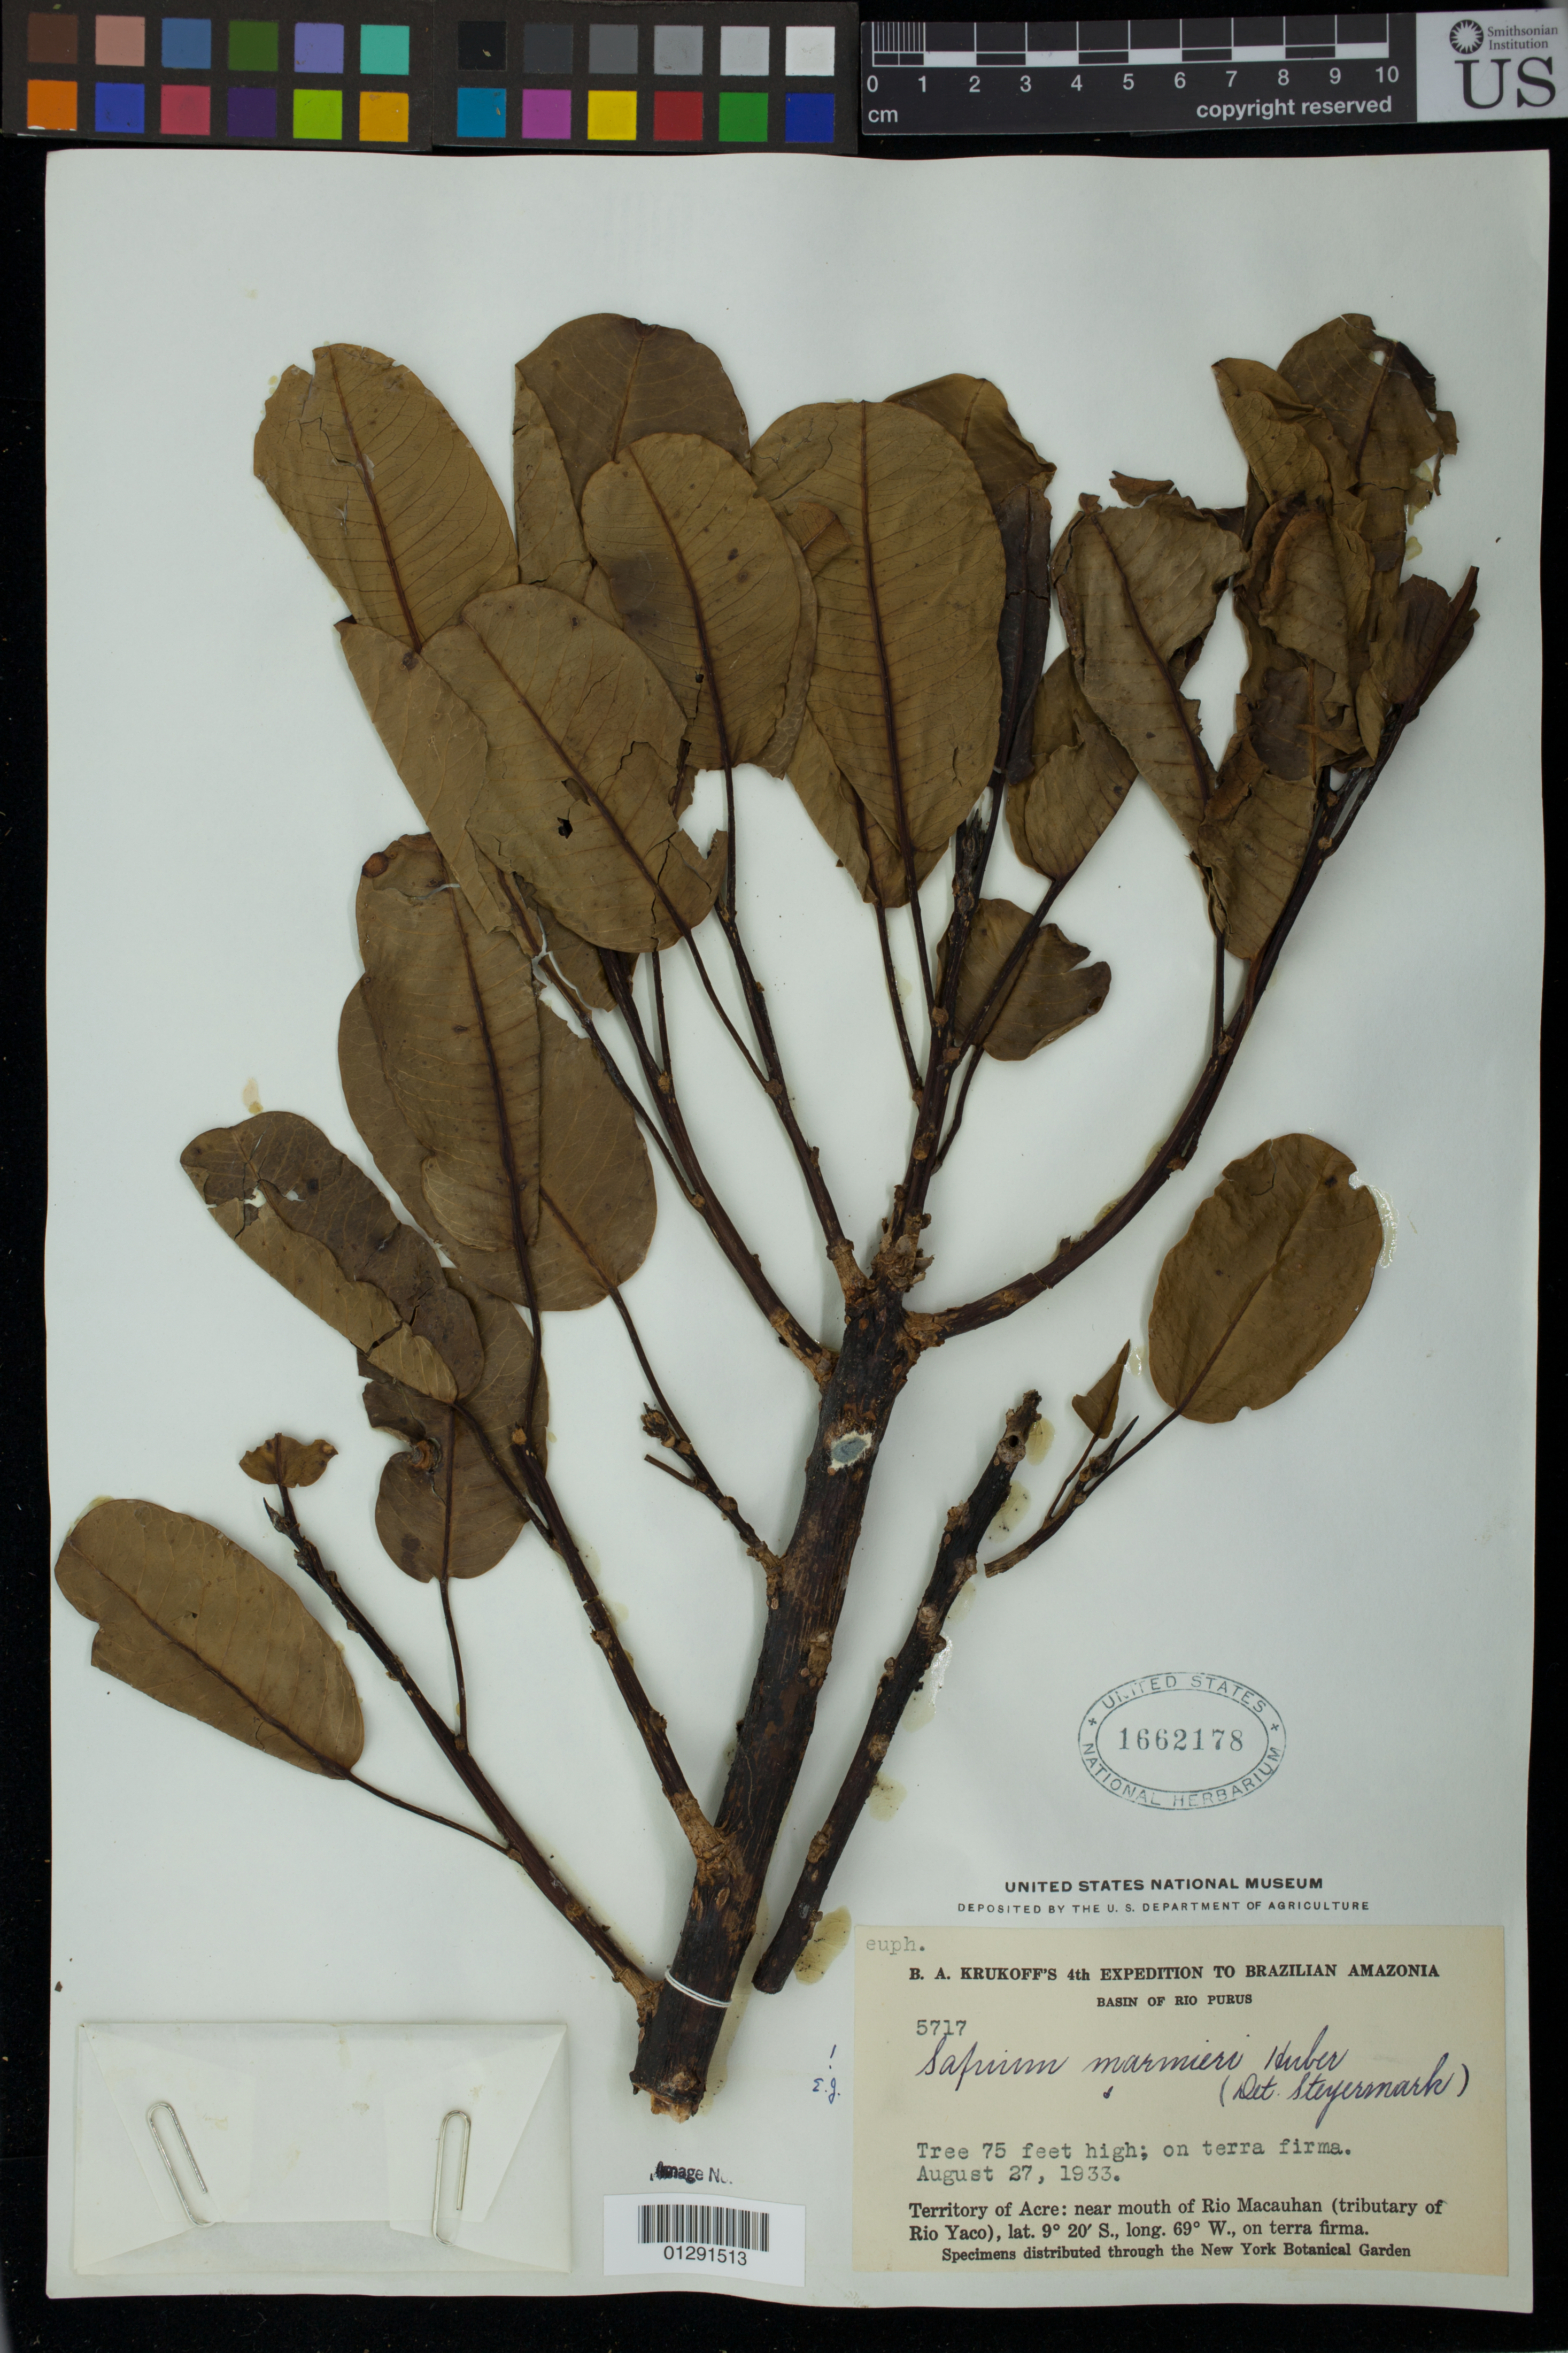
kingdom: Plantae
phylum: Tracheophyta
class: Magnoliopsida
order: Malpighiales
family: Euphorbiaceae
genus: Sapium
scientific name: Sapium marmieri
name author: Huber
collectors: B. A. Krukoff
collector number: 5717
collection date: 1933-08-27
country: Brazil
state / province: Acre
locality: Near mouth of Rio Macauhan (tributary of Rio Yaco),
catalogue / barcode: US 1662178